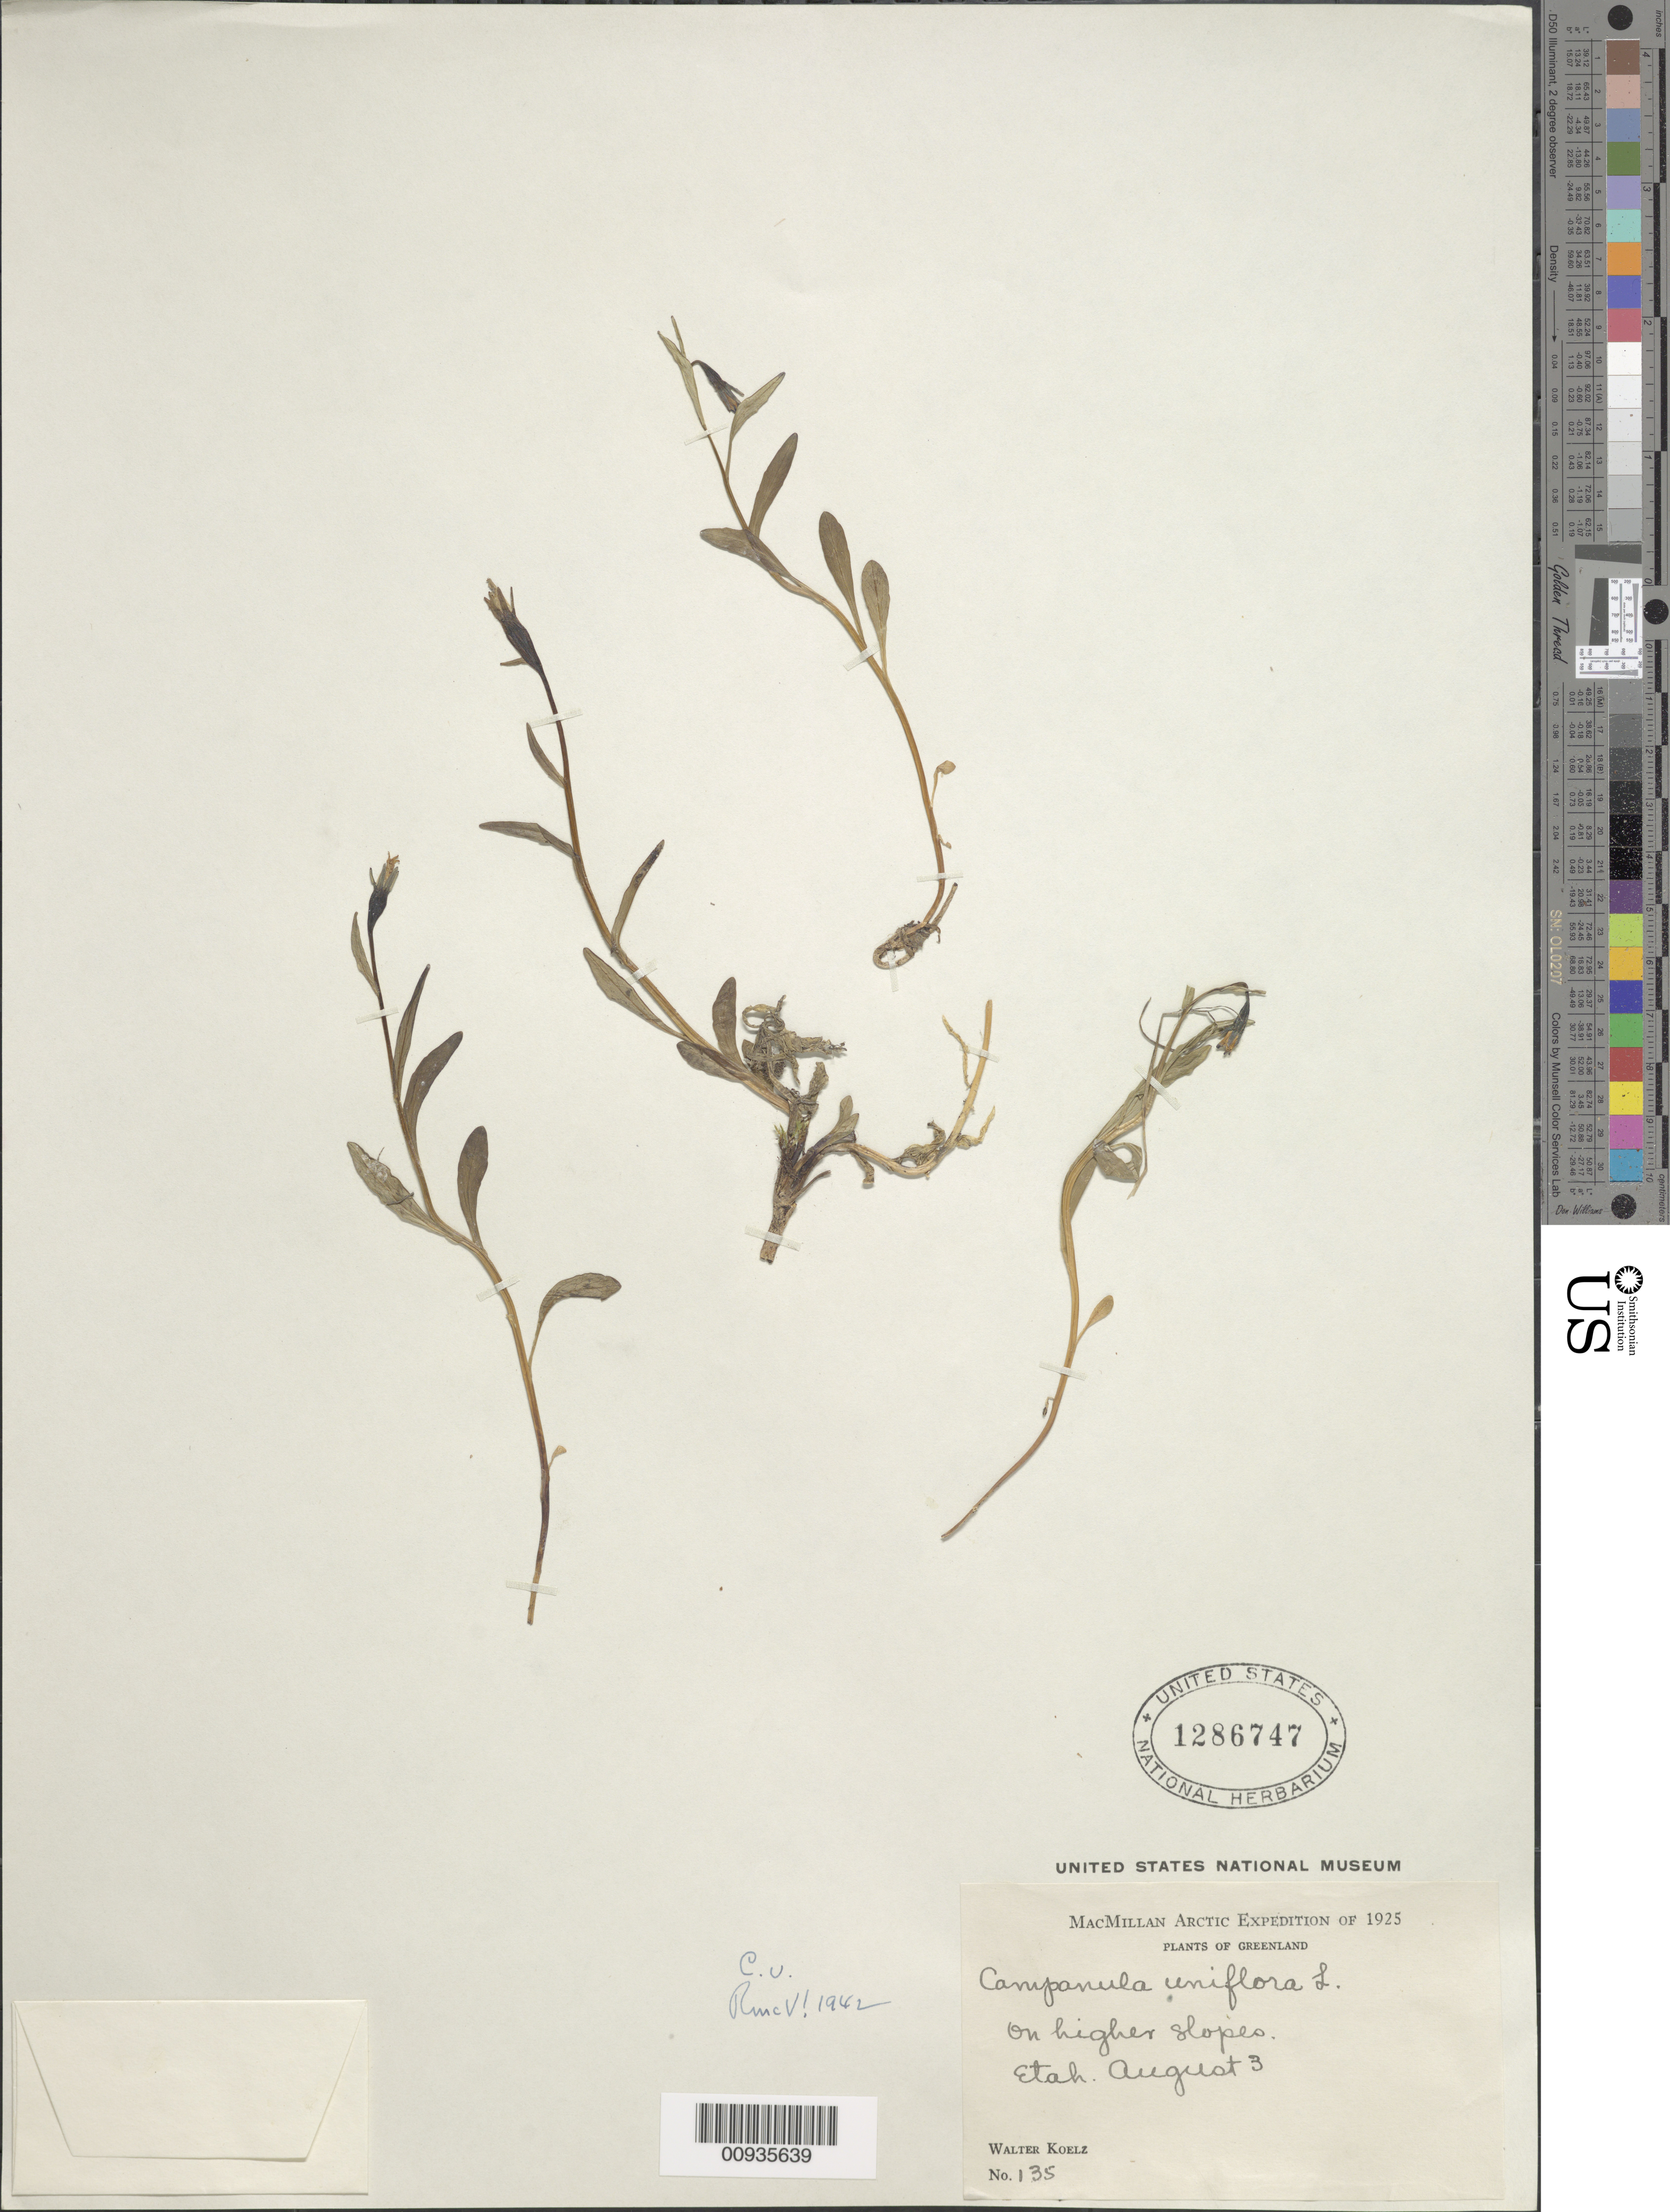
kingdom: Plantae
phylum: Tracheophyta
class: Magnoliopsida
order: Asterales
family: Campanulaceae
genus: Campanula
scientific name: Campanula uniflora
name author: L.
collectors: W. N. Koelz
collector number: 135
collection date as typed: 03 Aug 1925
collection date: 1925-08-03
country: Greenland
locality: Etah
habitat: on higher slopes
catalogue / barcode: US 1286747